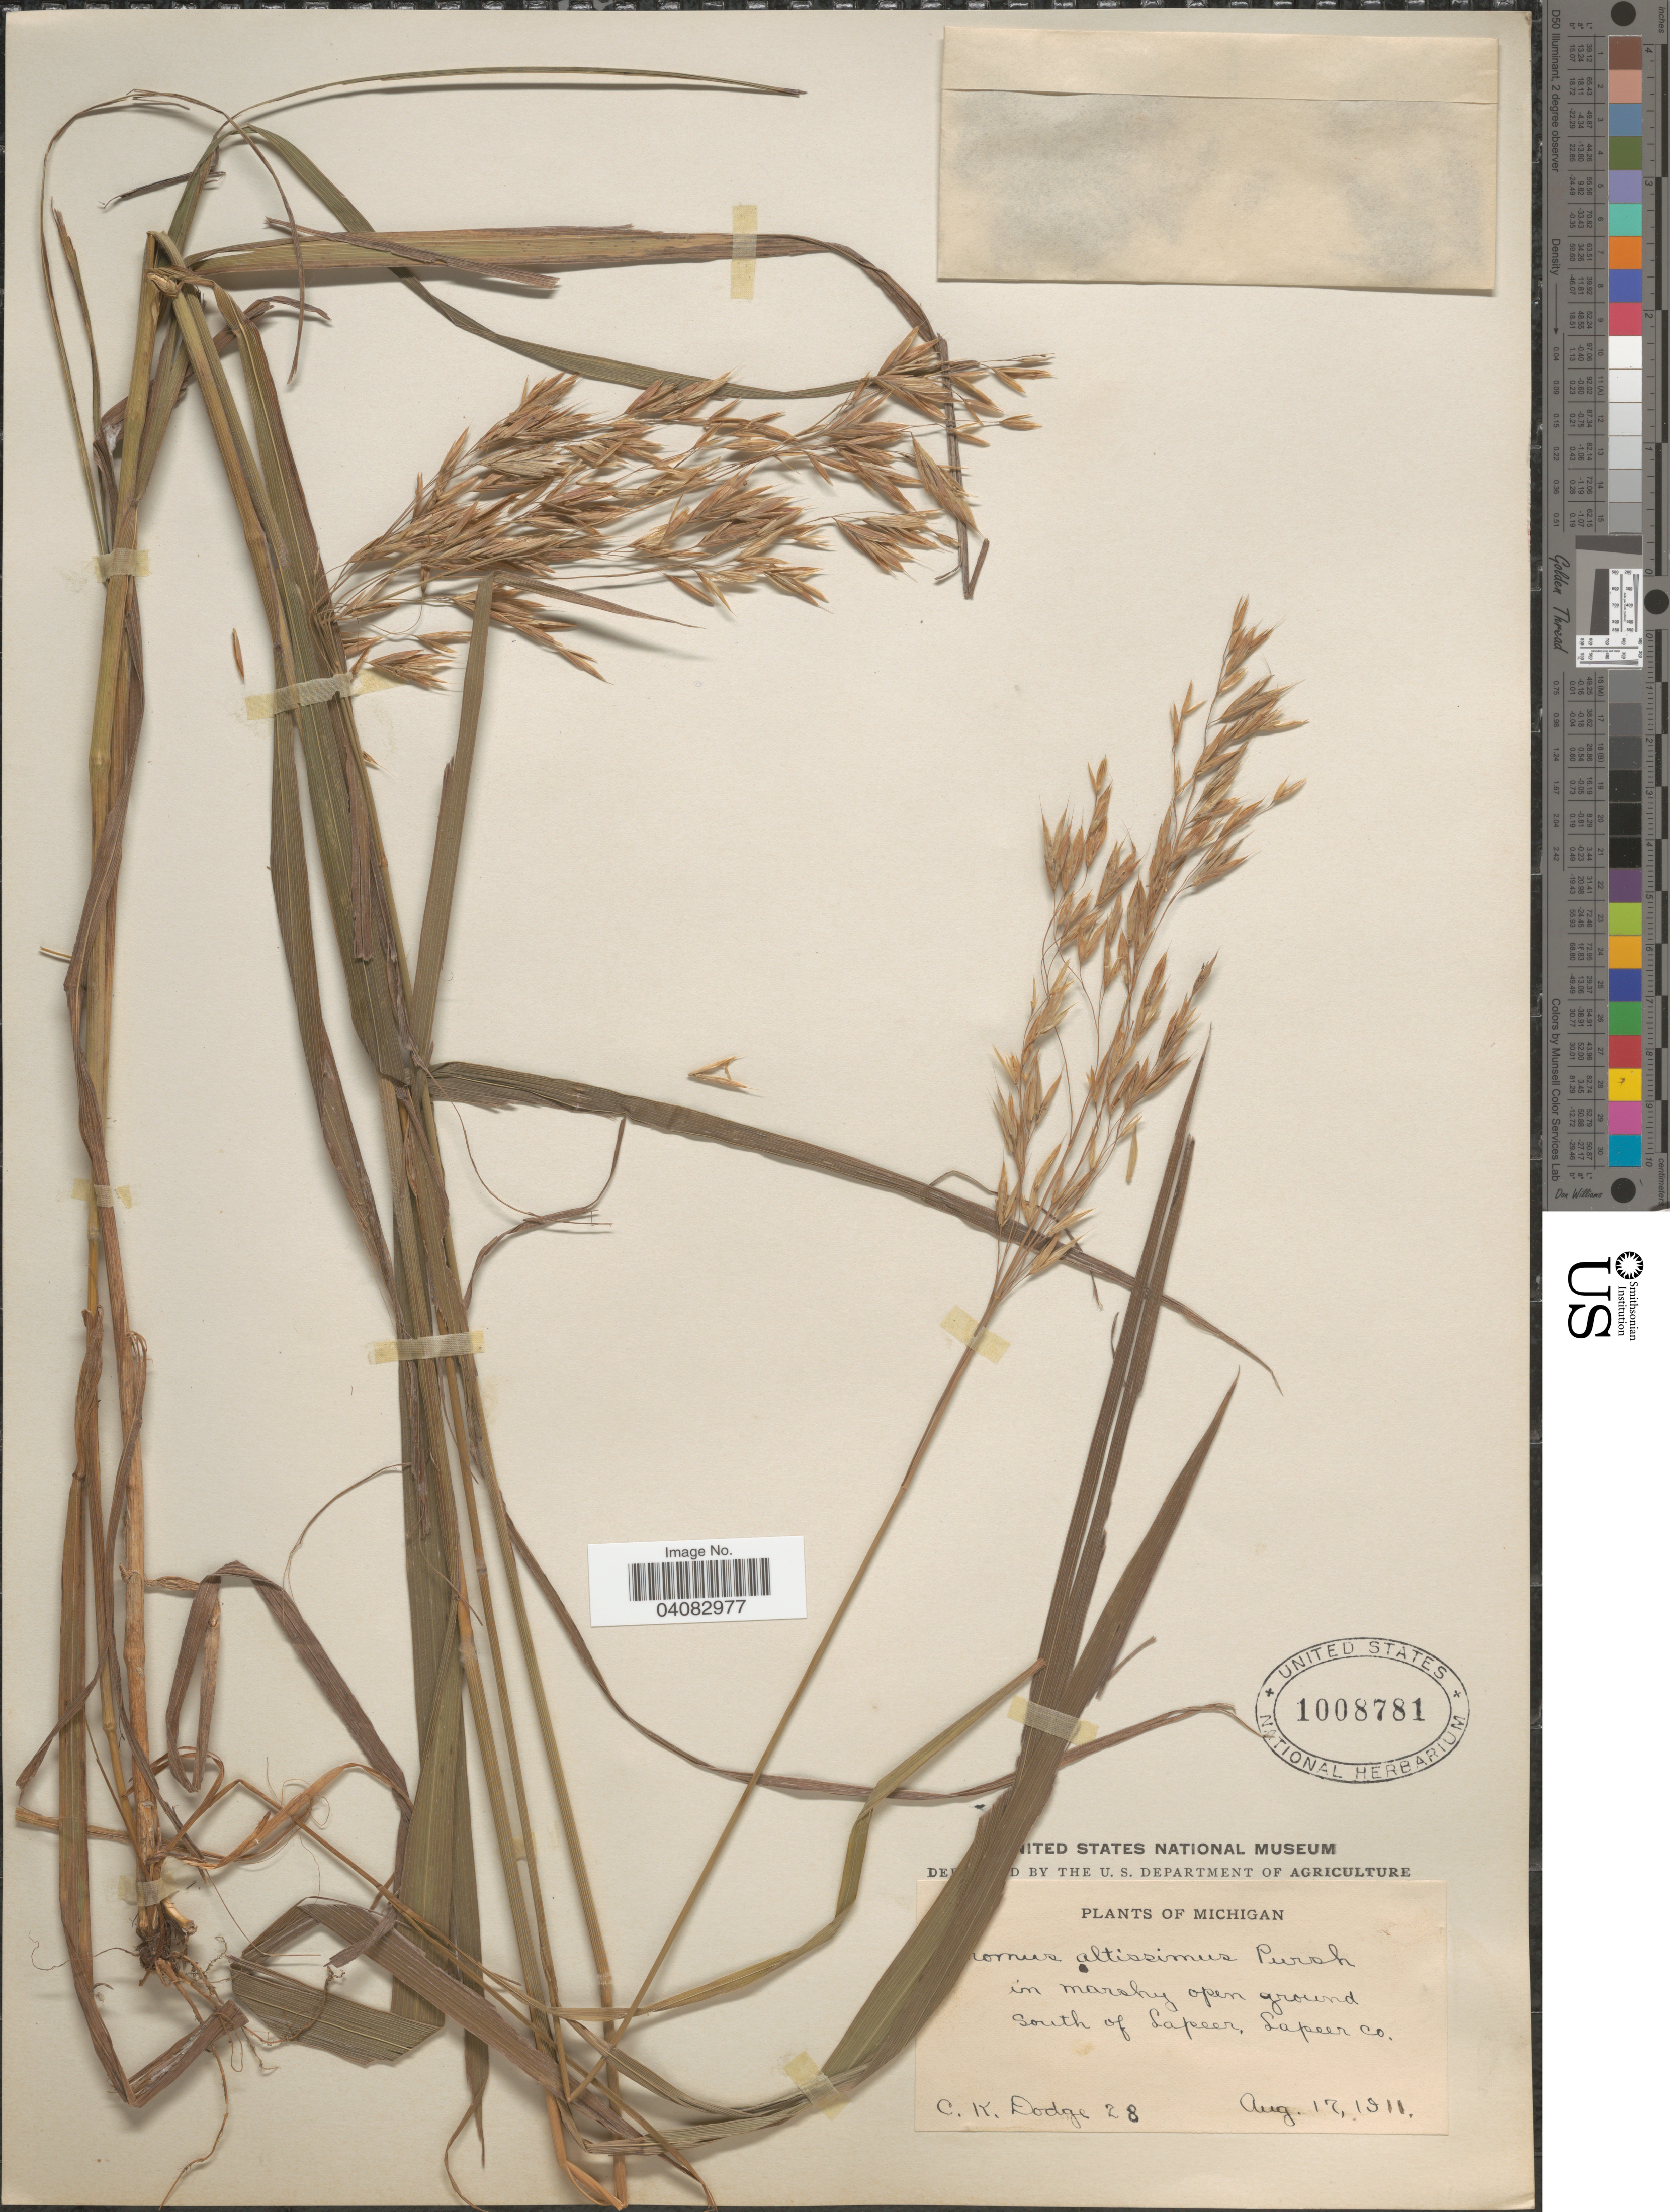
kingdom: Plantae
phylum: Tracheophyta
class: Liliopsida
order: Poales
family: Poaceae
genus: Bromus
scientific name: Bromus latiglumis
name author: (Scribn. ex Shear) Hitchc.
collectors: C. Dodge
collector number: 28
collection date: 1911-08-17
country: United States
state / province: Michigan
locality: In marshy open ground South of Lapeer, Lapeer Co.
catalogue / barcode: US 1008781